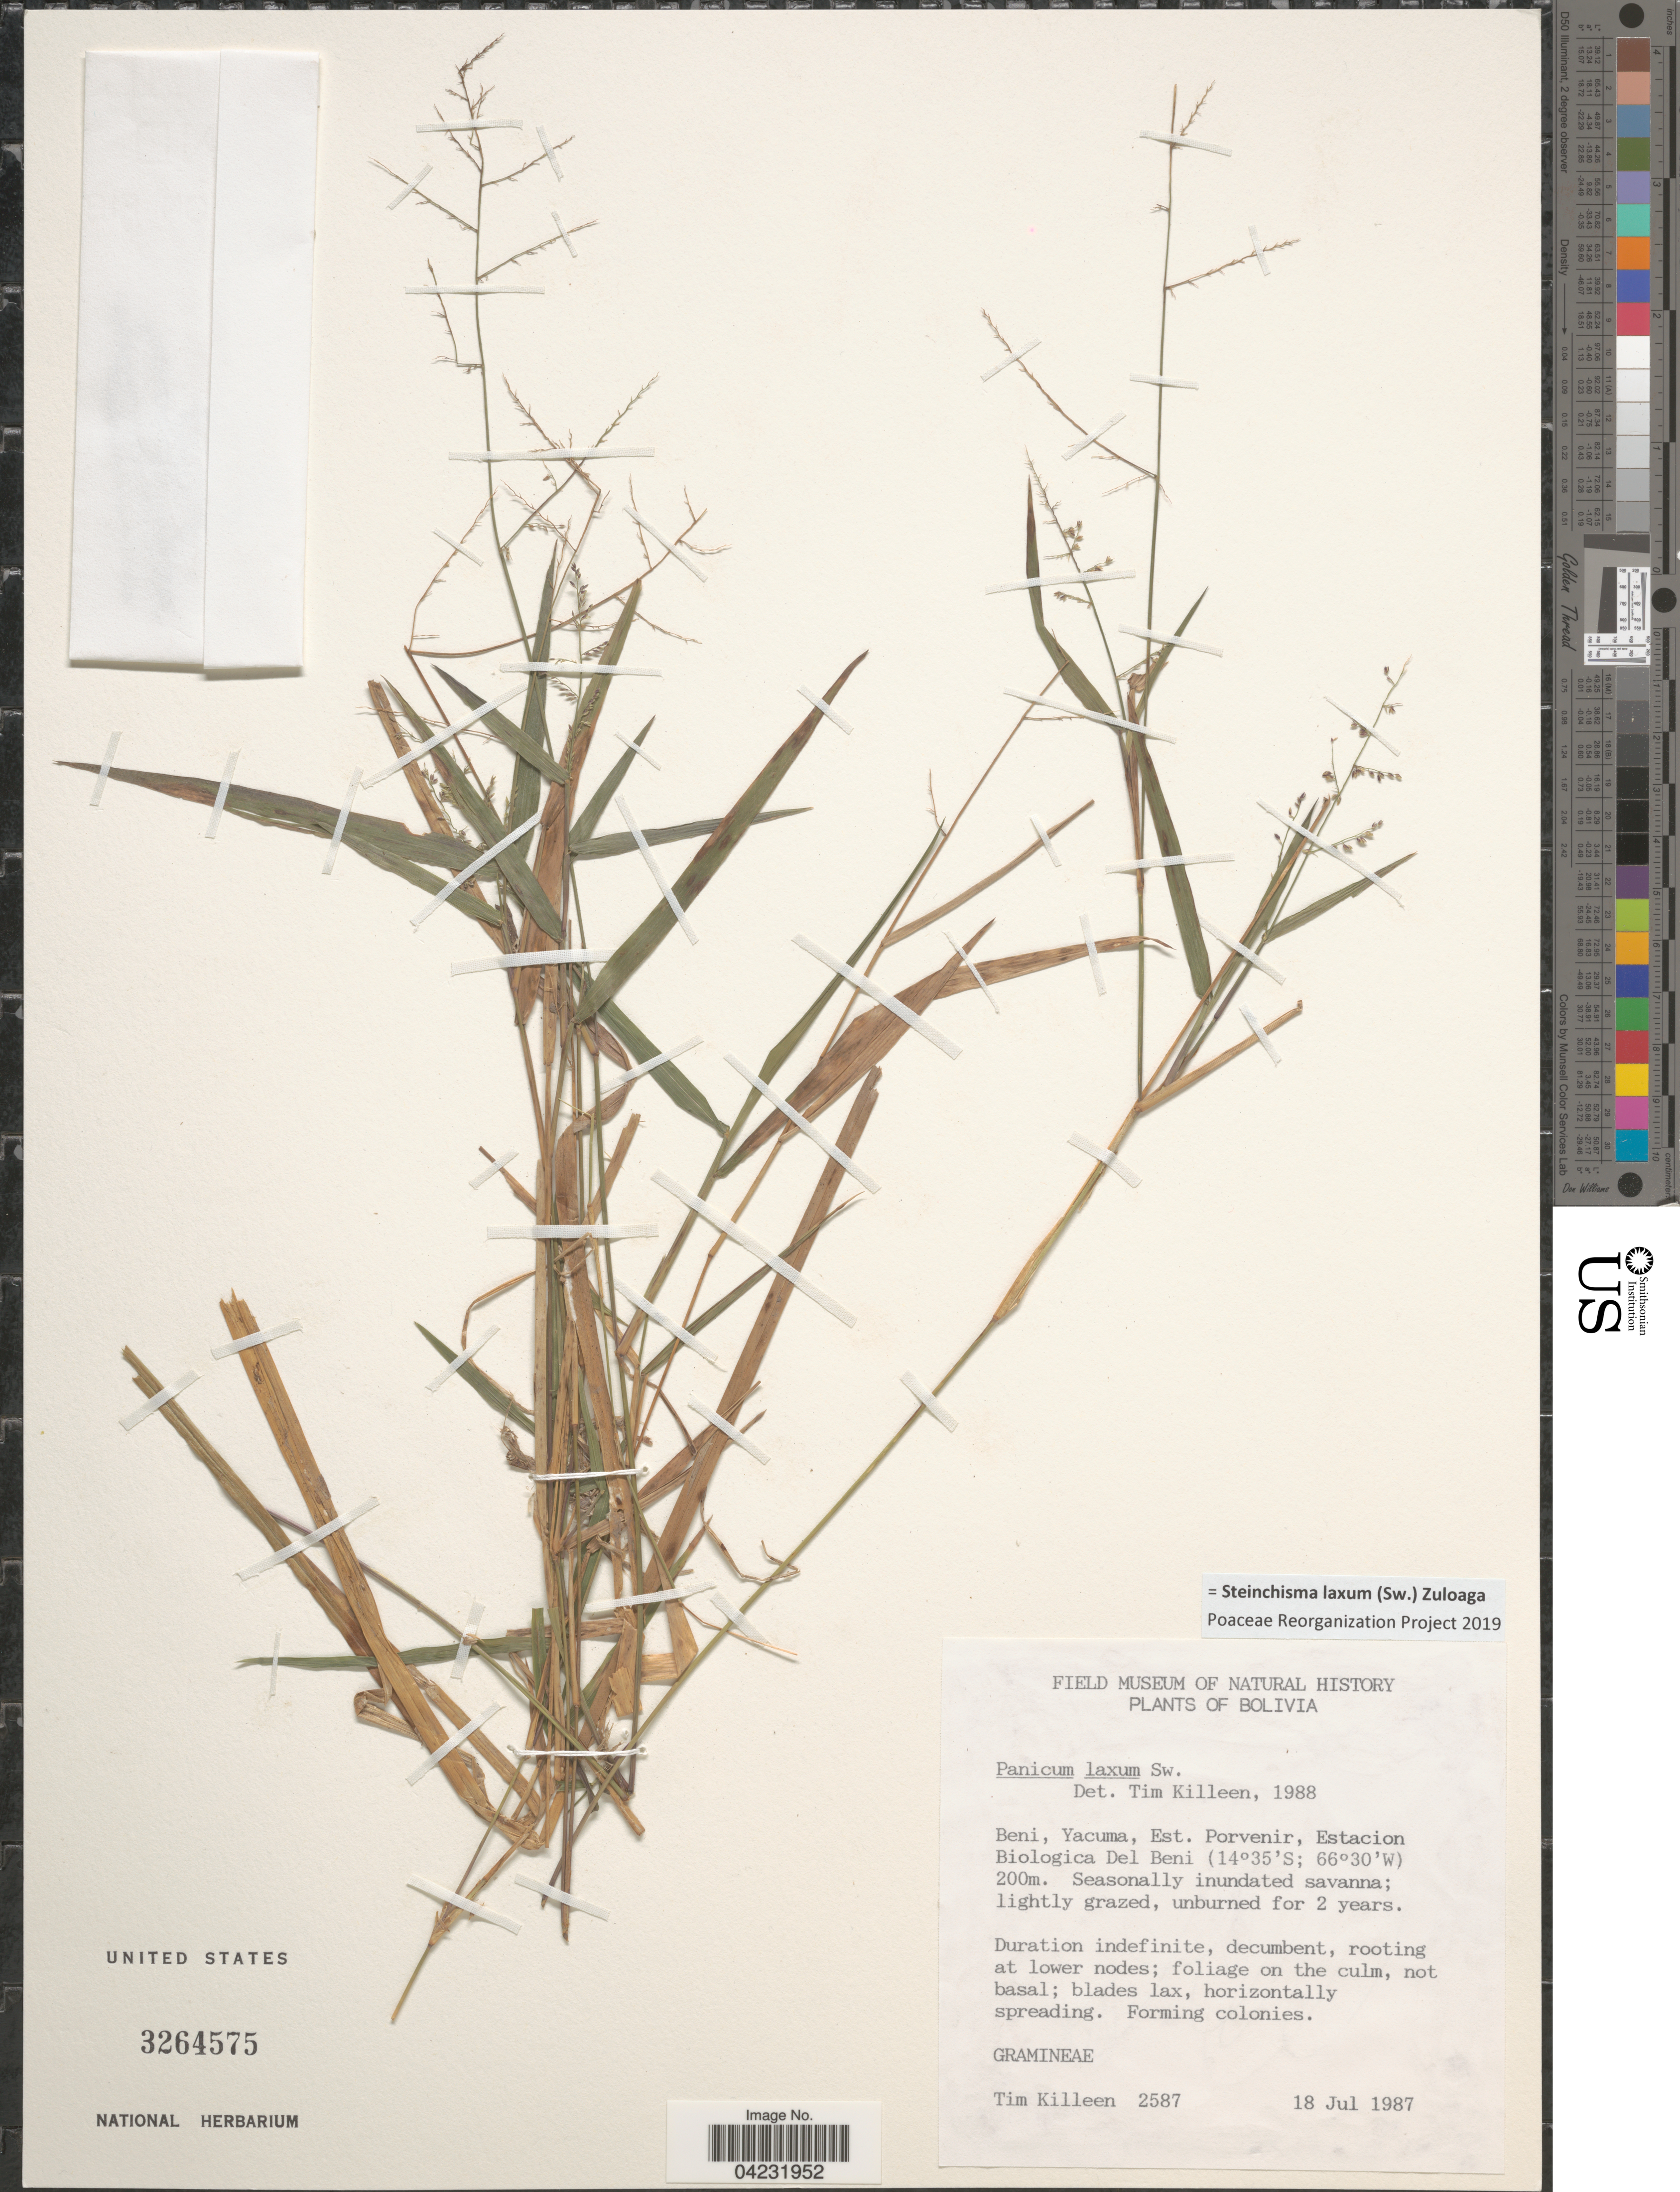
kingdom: Plantae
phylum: Tracheophyta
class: Liliopsida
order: Poales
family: Poaceae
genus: Steinchisma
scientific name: Steinchisma laxum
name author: (Sw.) Zuloaga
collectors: T. J. Killeen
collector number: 2587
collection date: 1987-07-18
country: Bolivia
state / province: Beni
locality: Yacuma, Est. Porvenir, Estacion Biologica Del Beni.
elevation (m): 200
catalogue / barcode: US 3264575